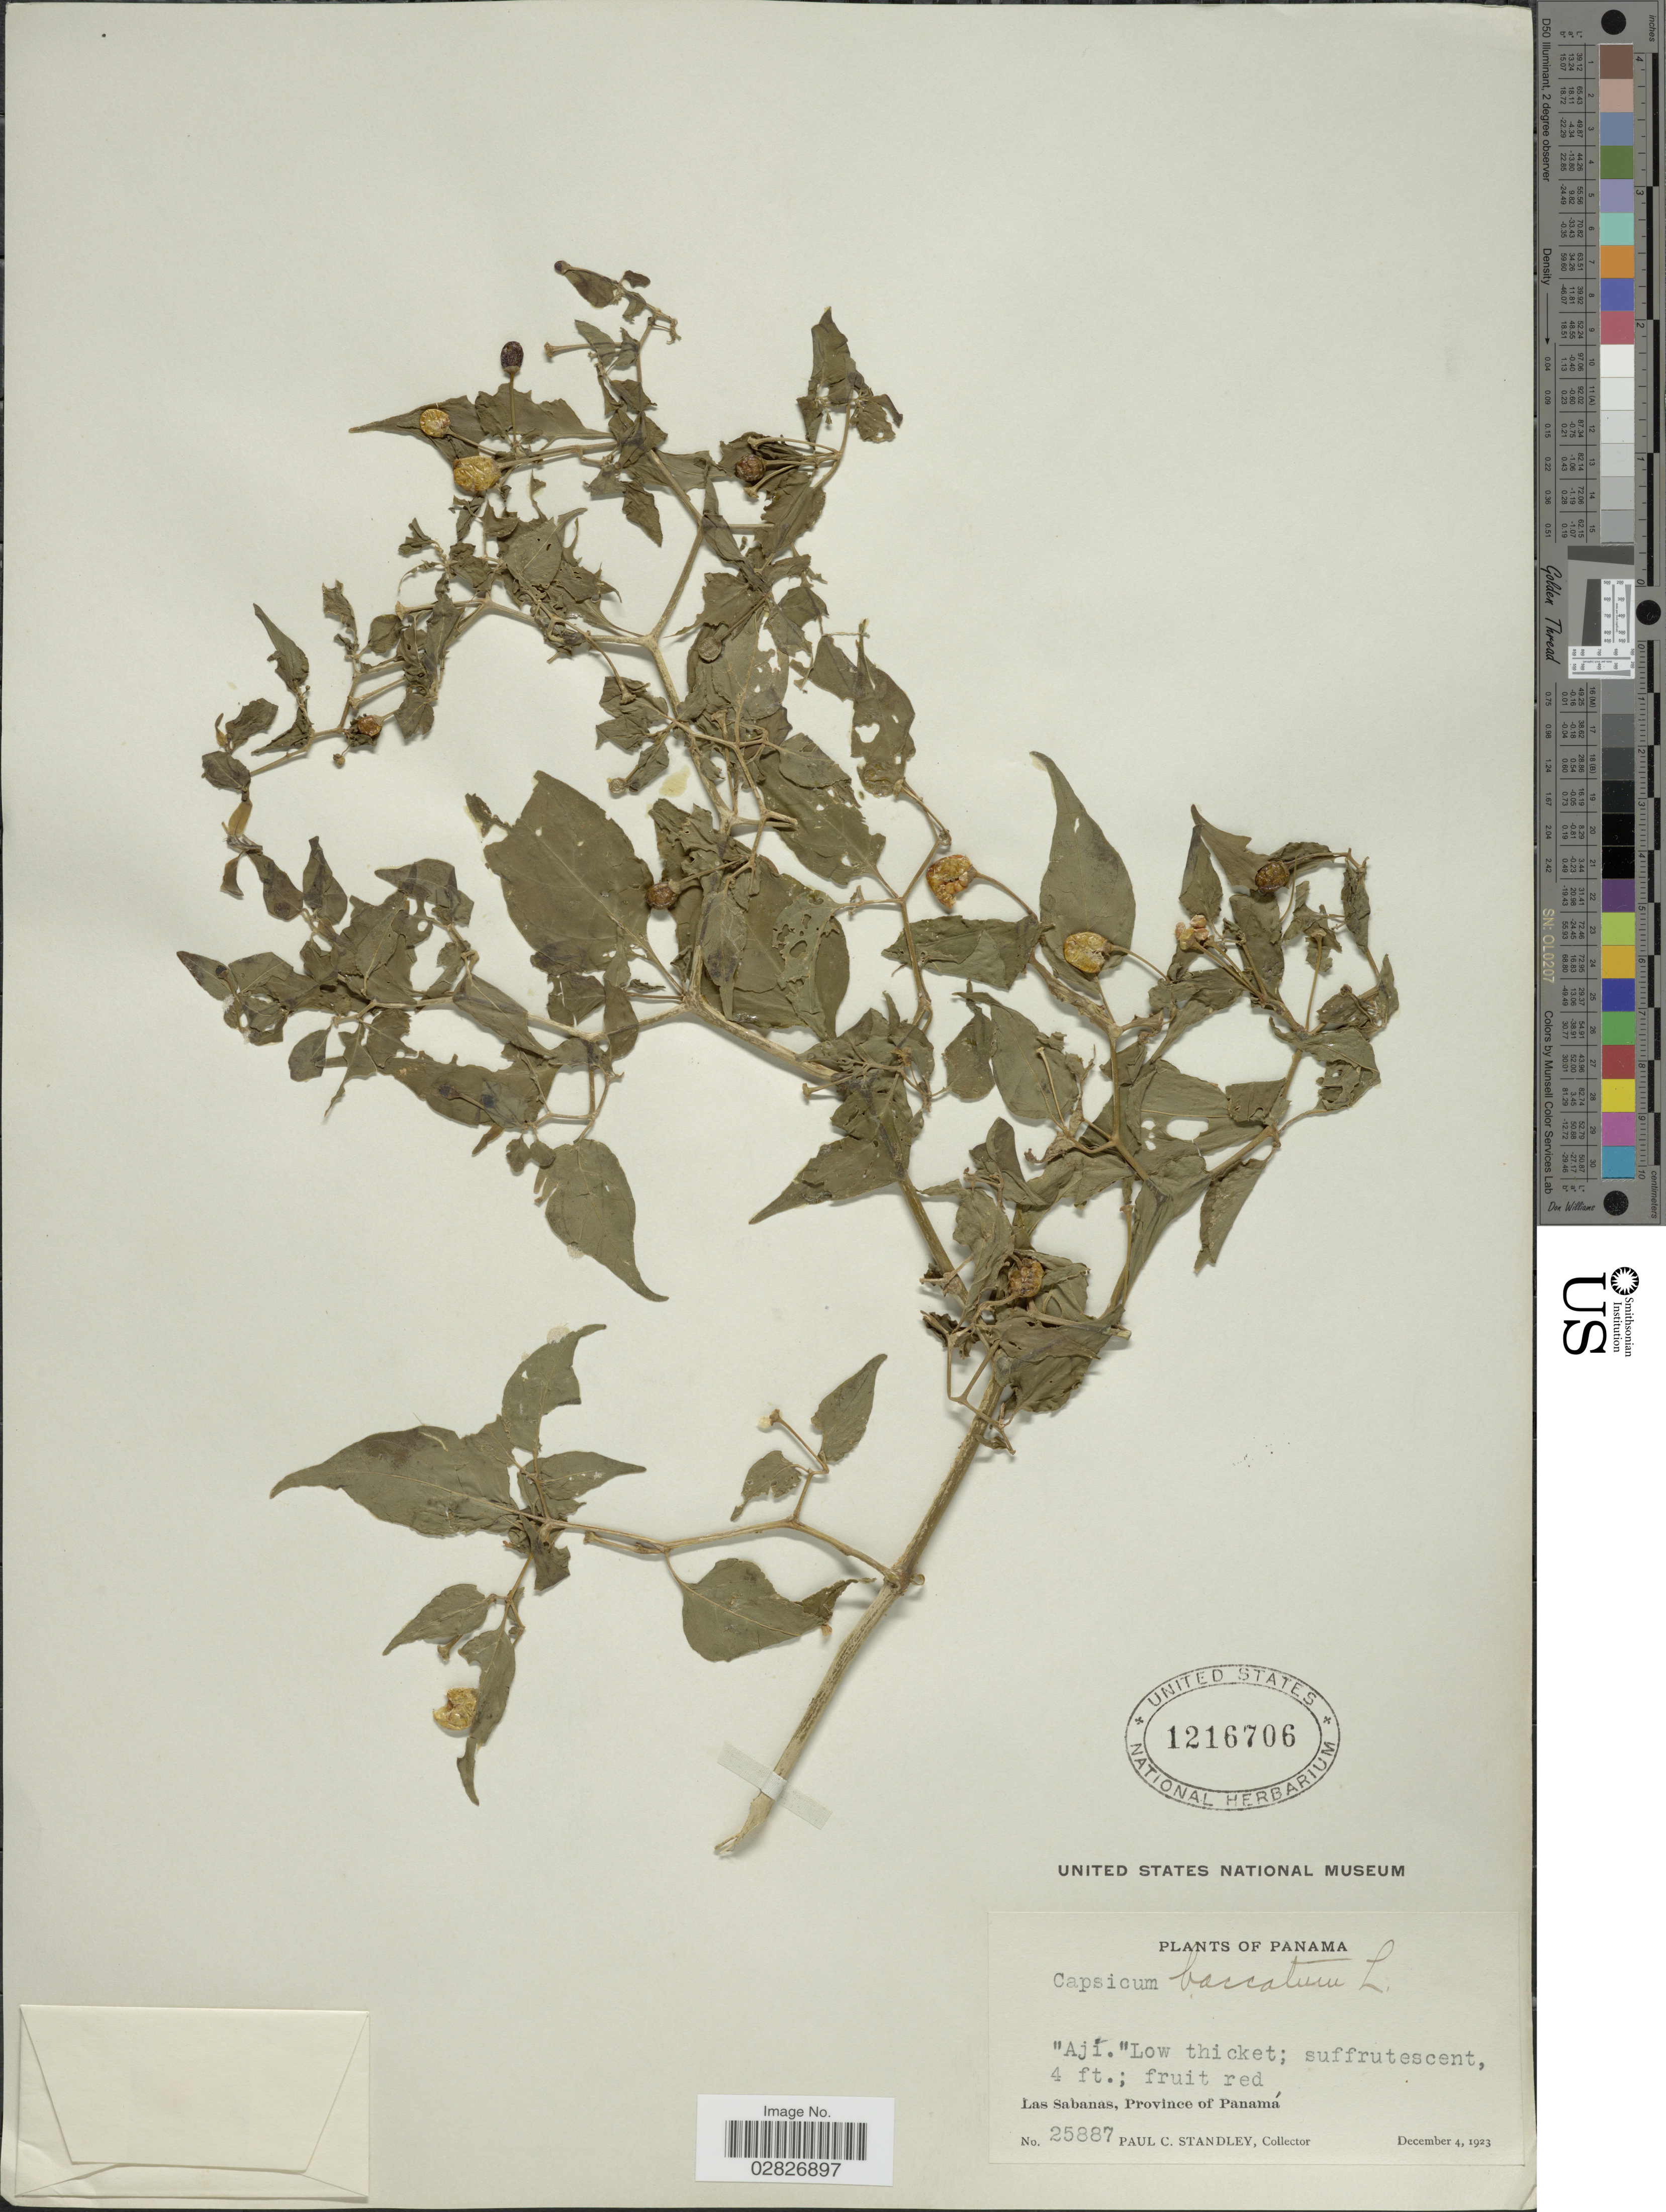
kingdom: Plantae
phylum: Tracheophyta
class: Magnoliopsida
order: Solanales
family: Solanaceae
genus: Capsicum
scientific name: Capsicum baccatum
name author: L.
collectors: P. C. Standley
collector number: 25887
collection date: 1923-12-04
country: Panama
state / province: Panamá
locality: Las Sabanas, Province of Panamá.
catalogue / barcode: US 1216706